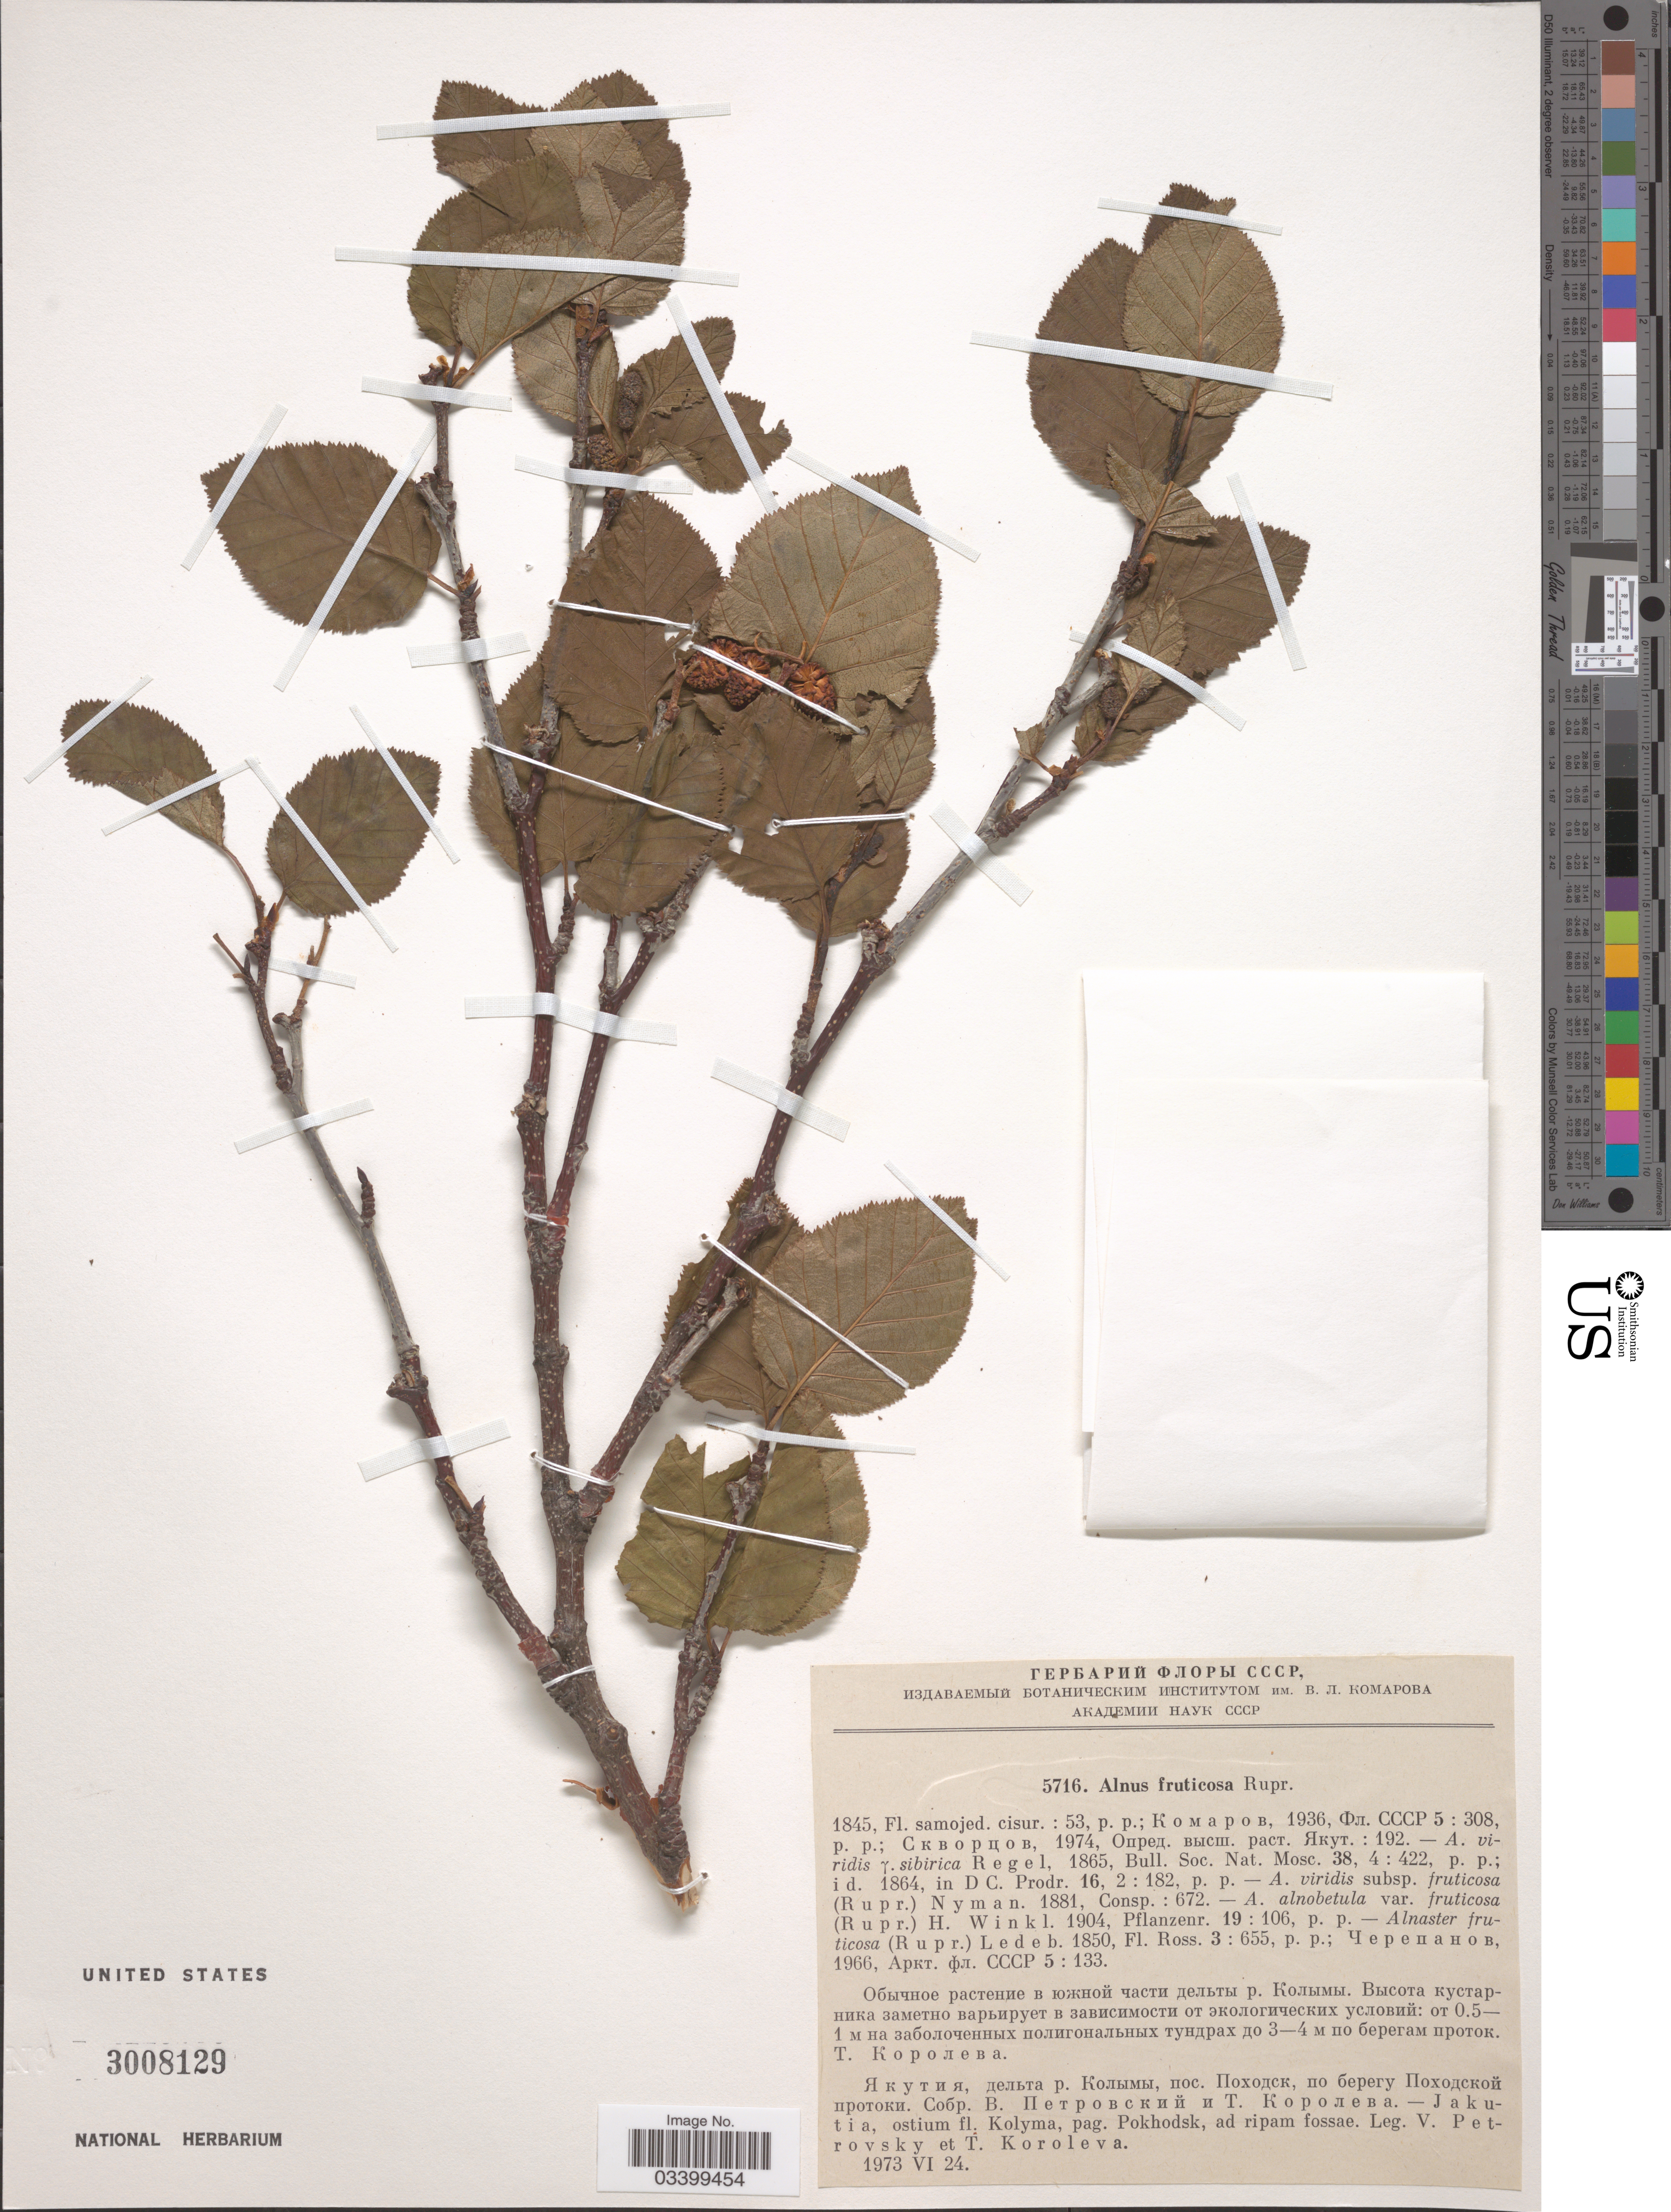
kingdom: Plantae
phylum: Tracheophyta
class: Magnoliopsida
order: Fagales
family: Betulaceae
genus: Alnus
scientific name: Alnus fruticosa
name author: Rupr.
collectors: V. Petrovsky & T. Koroleva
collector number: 5716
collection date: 1973-06-24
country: Russian Federation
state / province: Sakha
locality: X - Jakutia, ostium fl. Kolyma, pag. Pokhodsk, ad ripam fossae.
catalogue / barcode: US 3008129